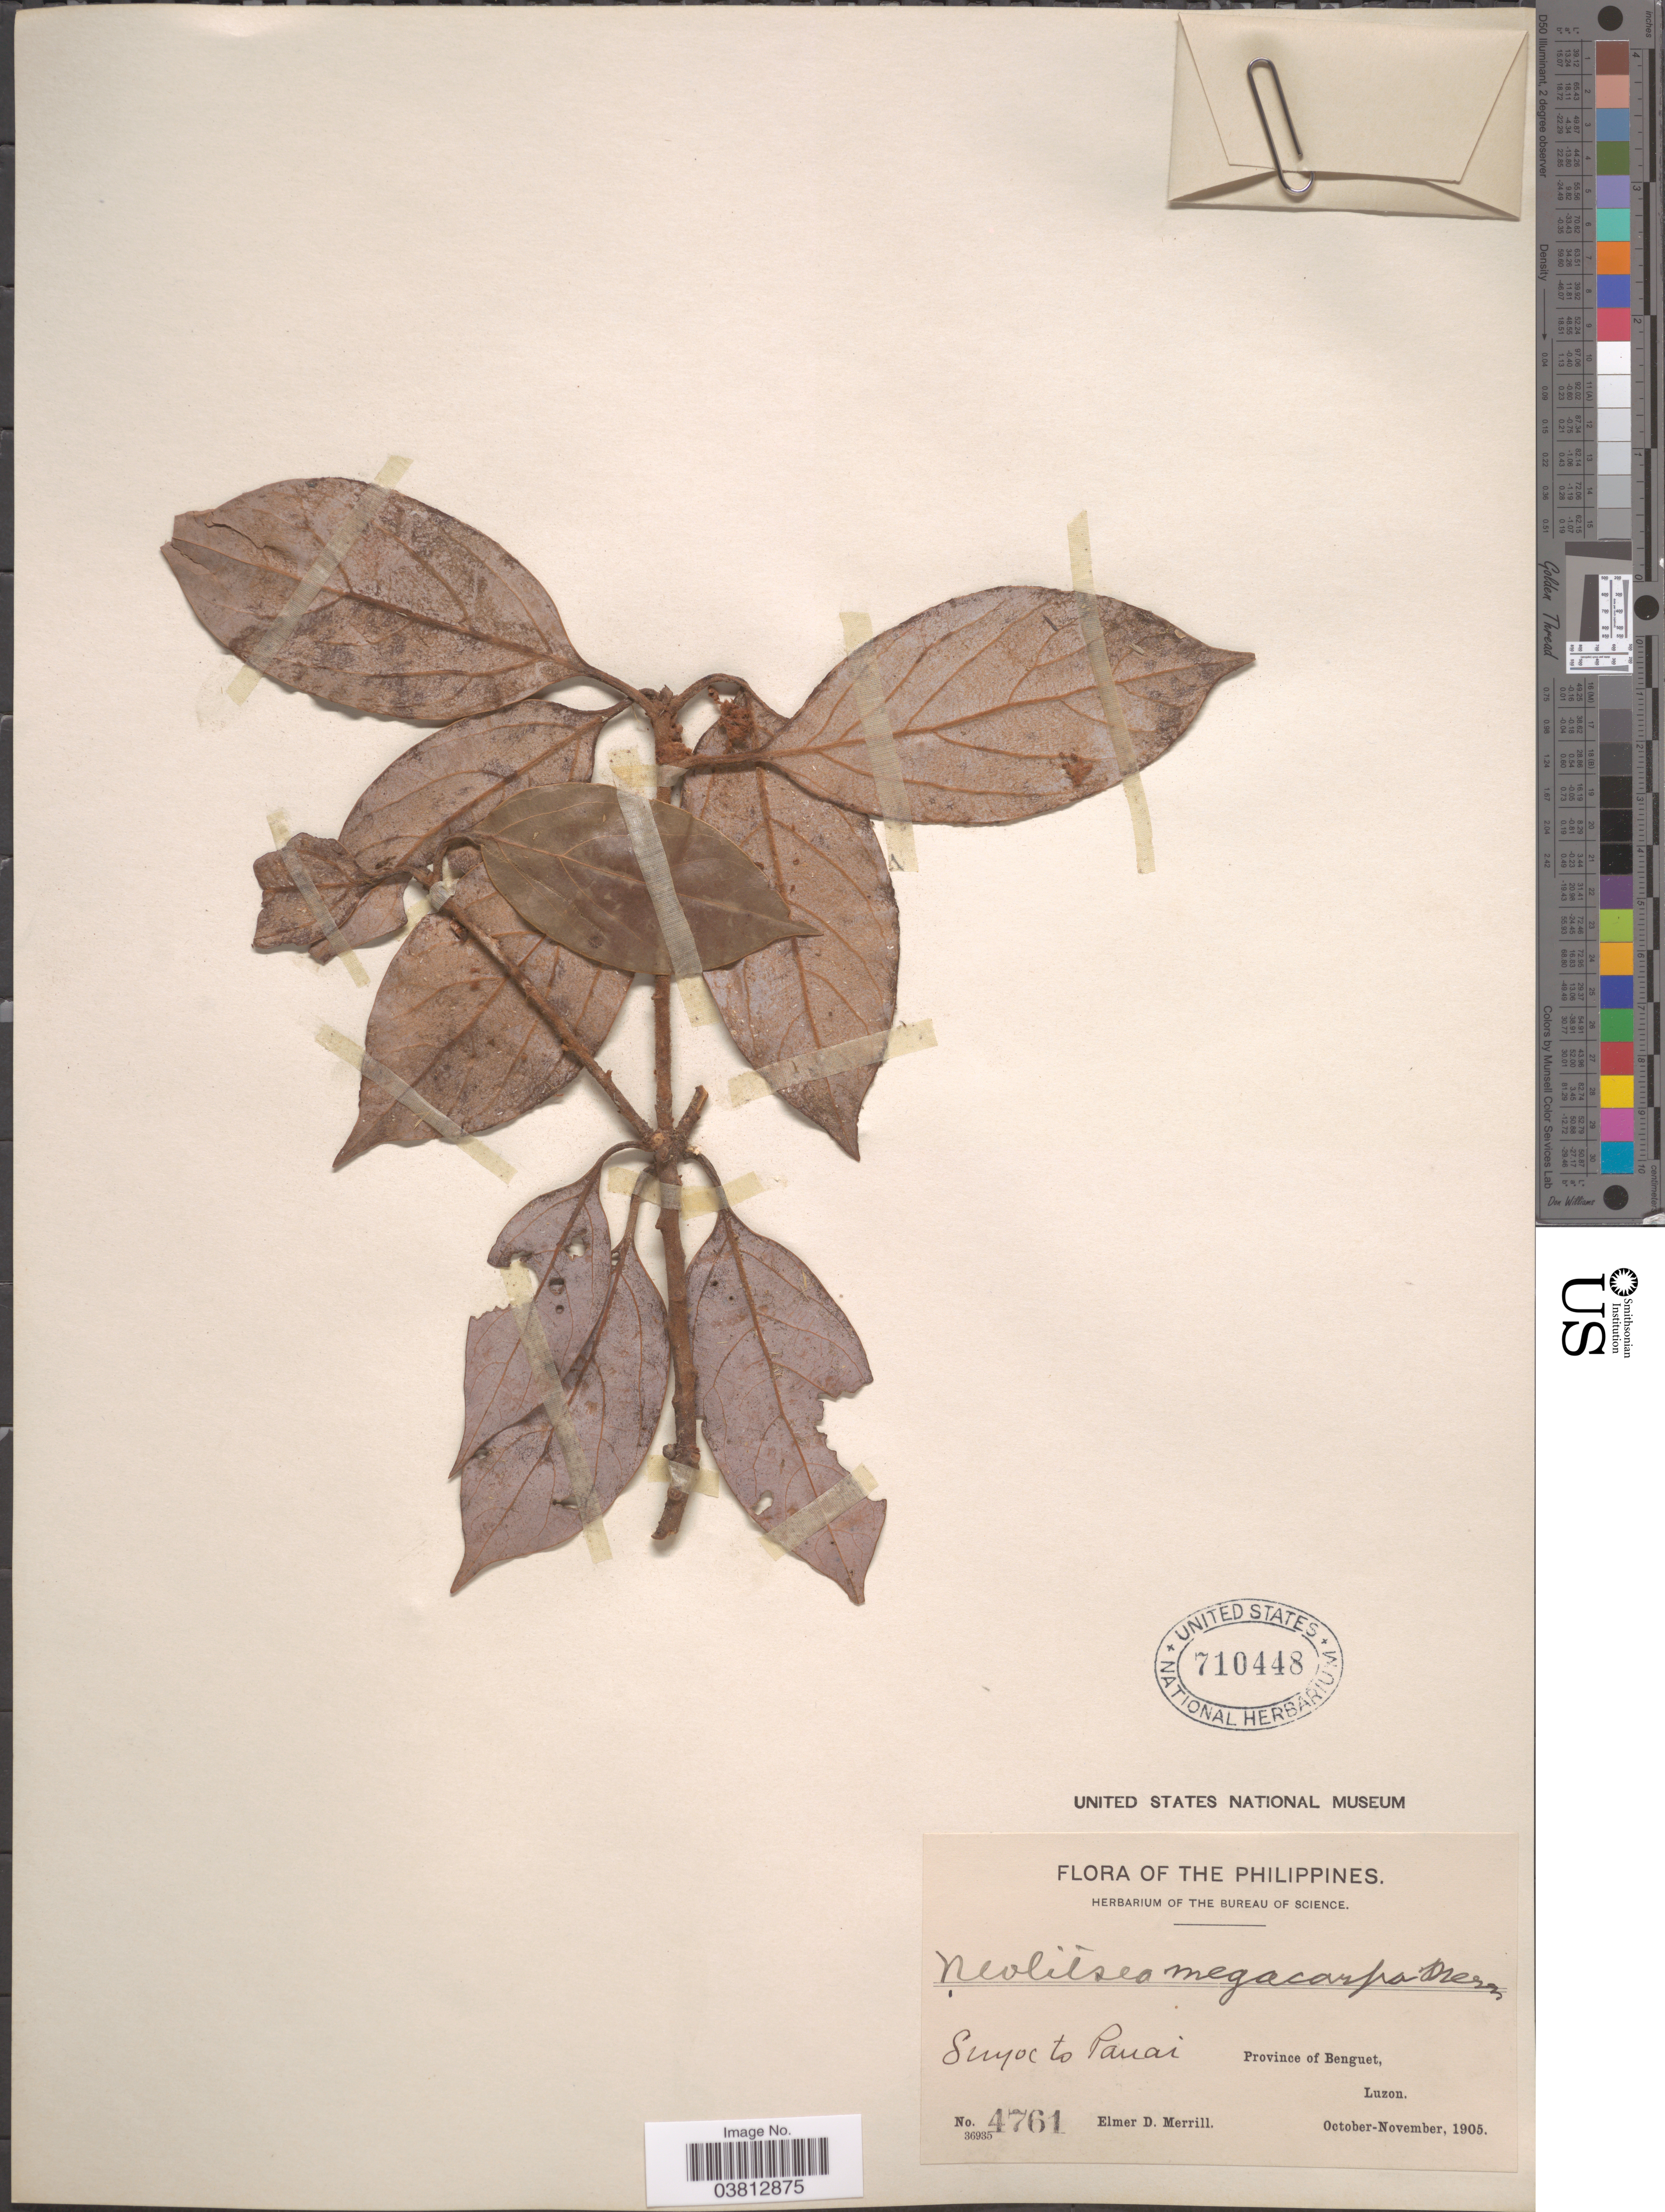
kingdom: Plantae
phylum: Tracheophyta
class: Magnoliopsida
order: Laurales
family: Lauraceae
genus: Neolitsea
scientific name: Neolitsea megacarpa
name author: Merr.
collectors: E. D. Merrill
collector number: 4761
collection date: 1905-10/1905-11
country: Philippines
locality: Suyoc to Panai. Province of Benguet, Luzon.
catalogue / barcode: US 710448